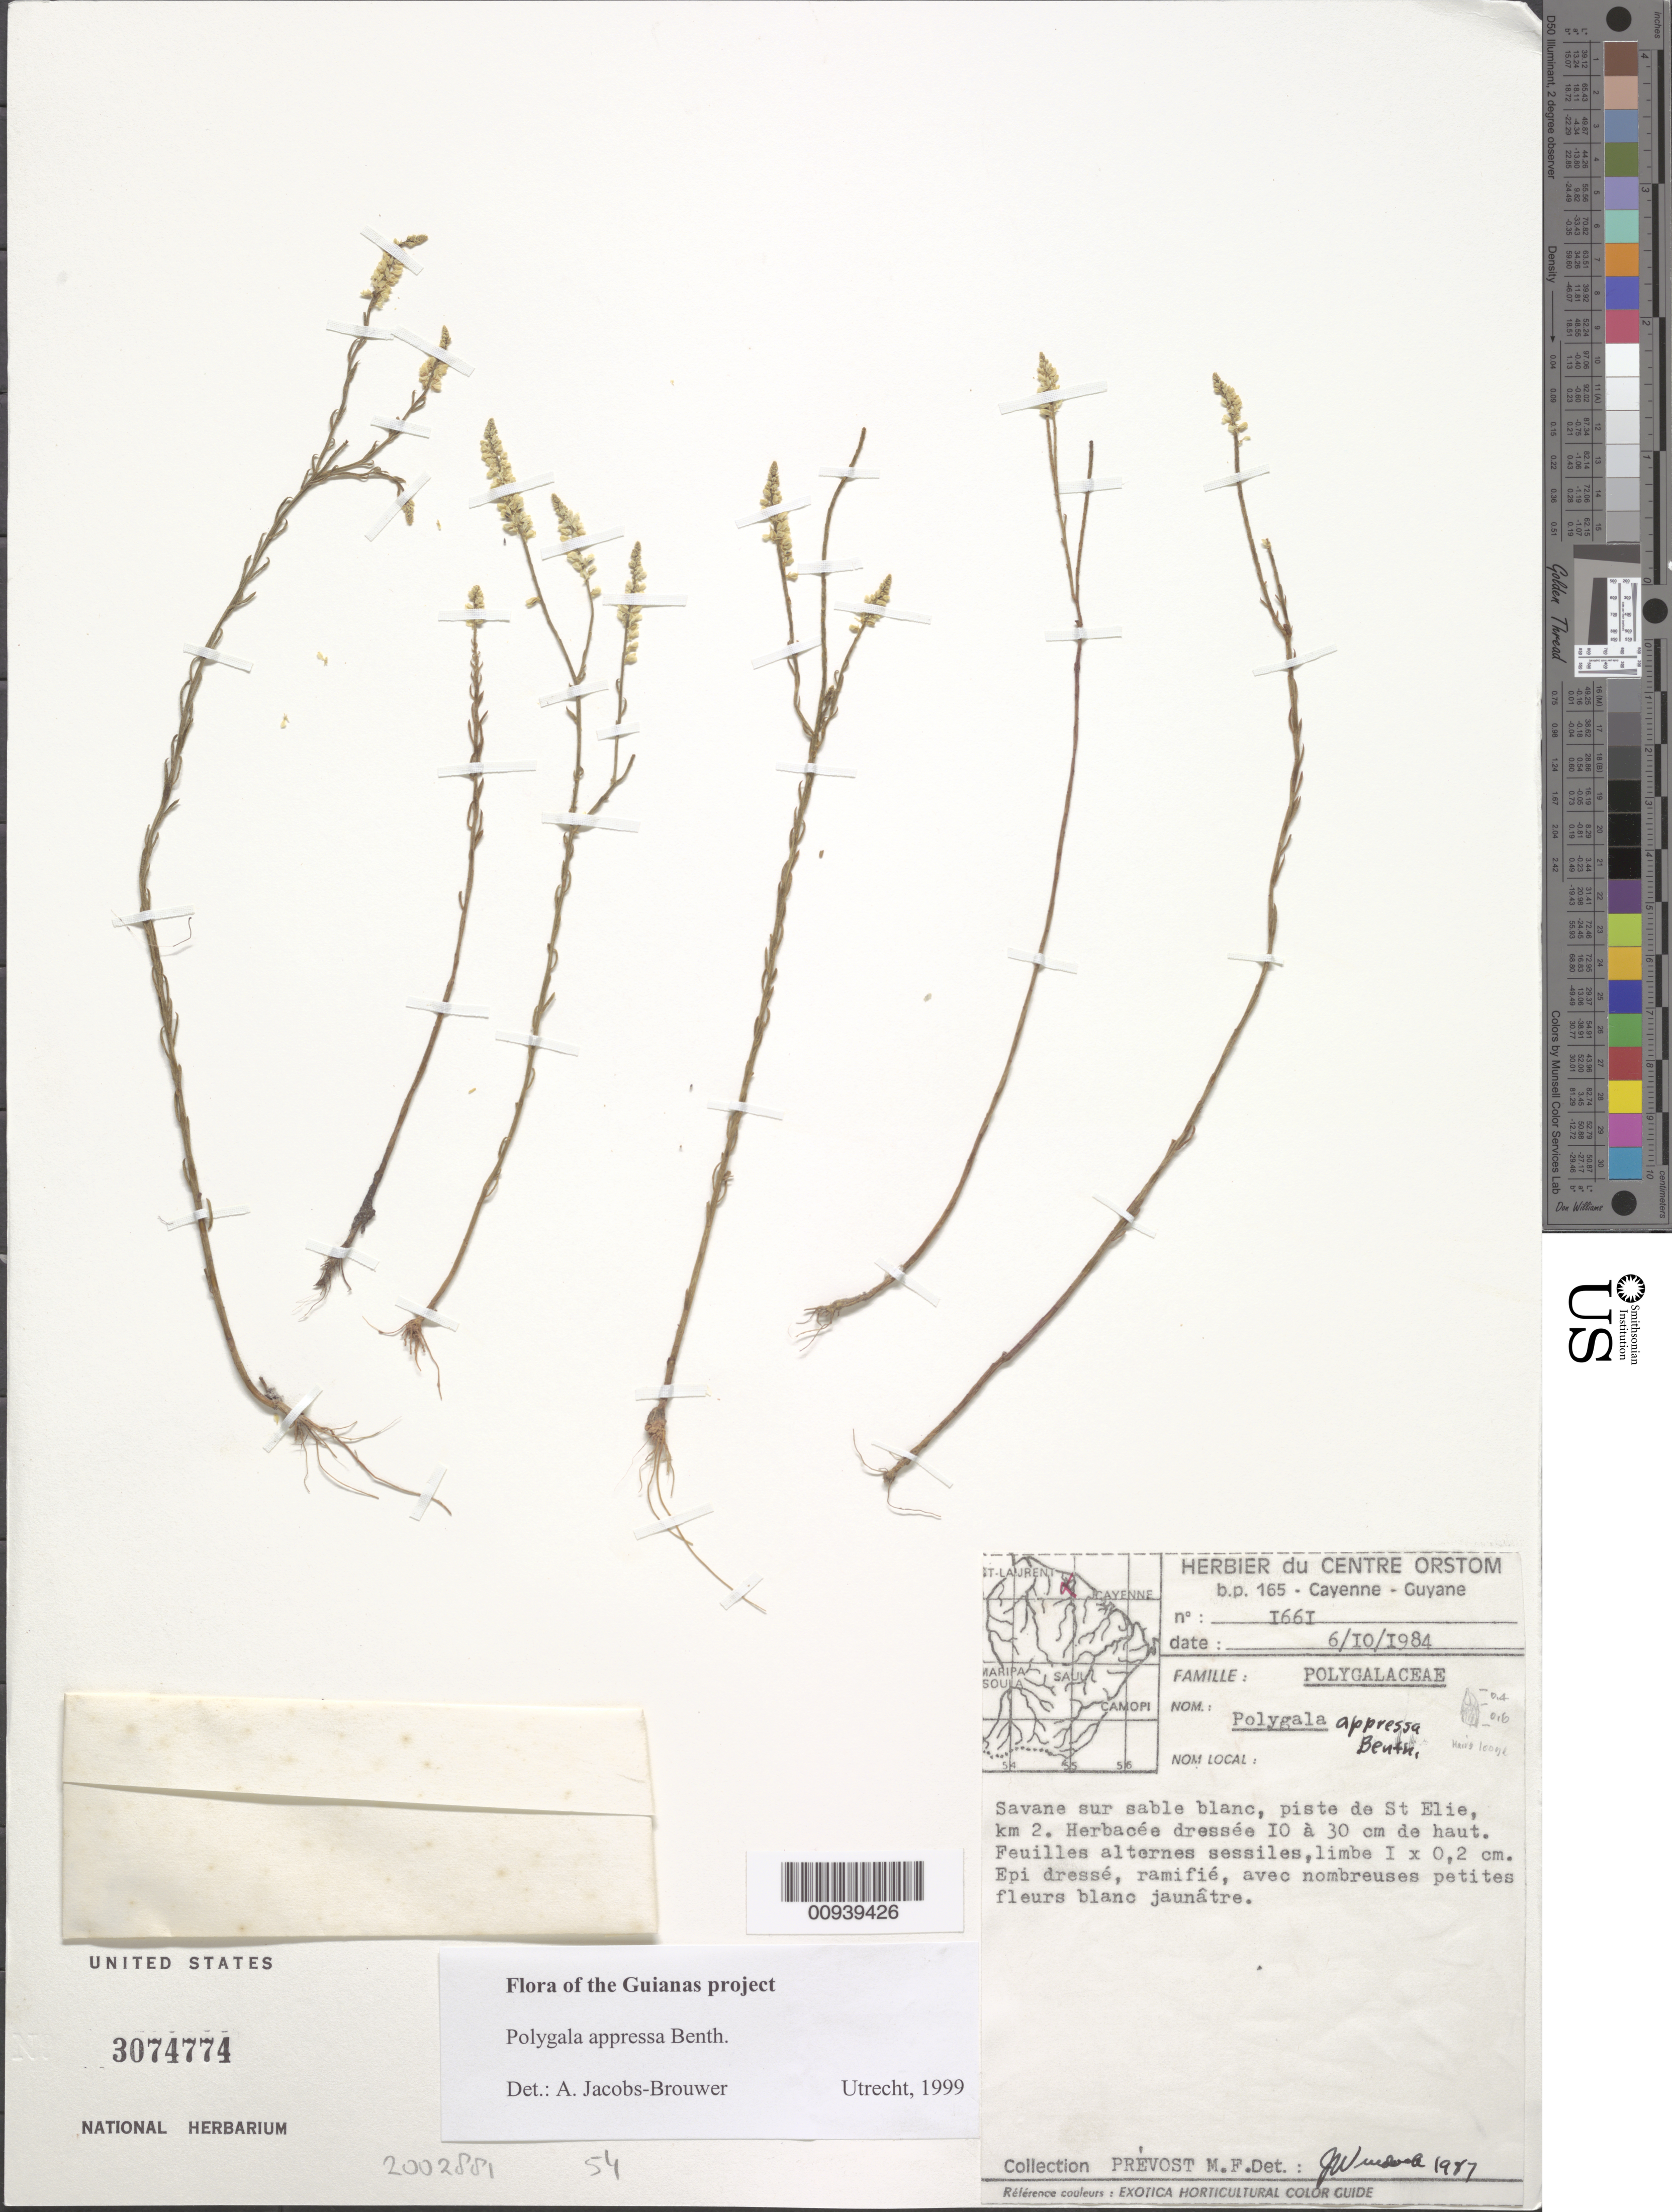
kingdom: Plantae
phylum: Tracheophyta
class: Magnoliopsida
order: Fabales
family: Polygalaceae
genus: Polygala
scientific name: Polygala appressa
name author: Benth.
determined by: Jacobs-Brouwer, A.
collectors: M.-F. Prévost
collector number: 1661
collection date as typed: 6-Oct-84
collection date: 1984-10-06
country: French Guiana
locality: Piste de Saint-Élie, km. 2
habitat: Savanna sur sable blanc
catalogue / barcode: US 3074774